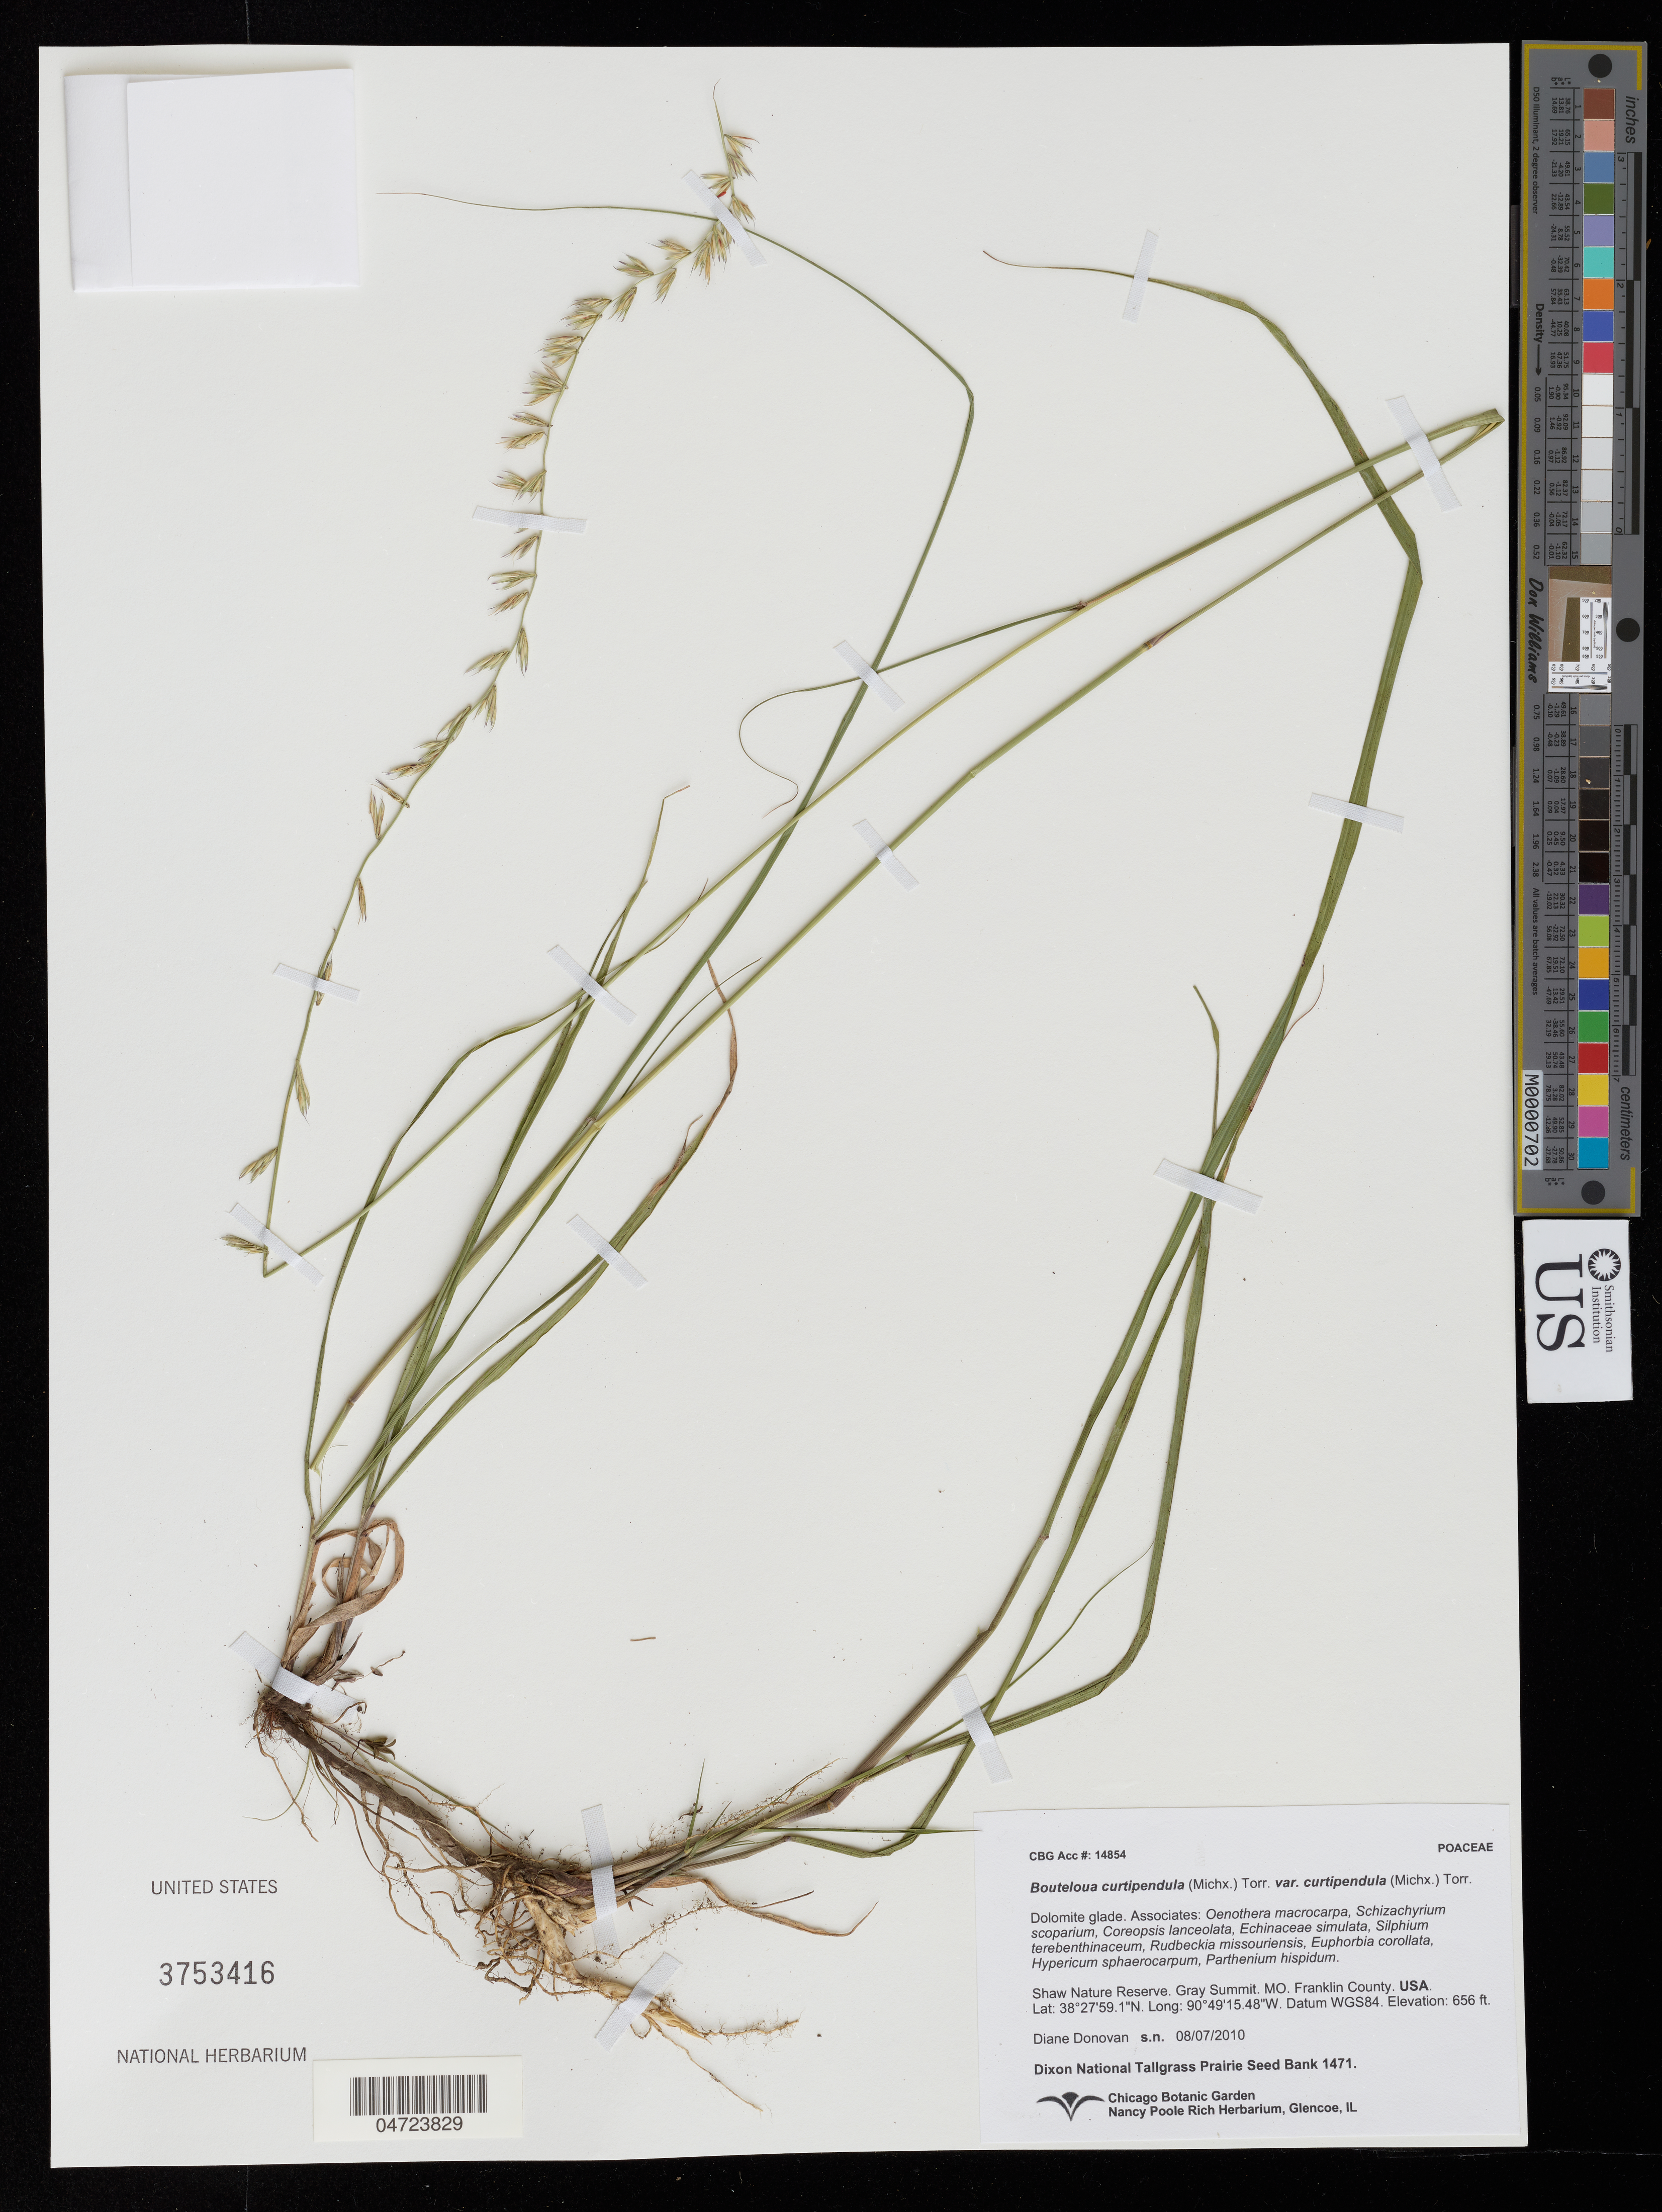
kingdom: Plantae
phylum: Tracheophyta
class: Liliopsida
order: Poales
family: Poaceae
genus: Bouteloua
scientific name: Bouteloua curtipendula var. curtipendula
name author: (Michx.) Torr.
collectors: D. Donovan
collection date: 2010-08-07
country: United States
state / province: Missouri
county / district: Franklin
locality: Shaw Nature Reserve. Gray Summit. Franklin County.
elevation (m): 200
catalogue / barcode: US 3753416